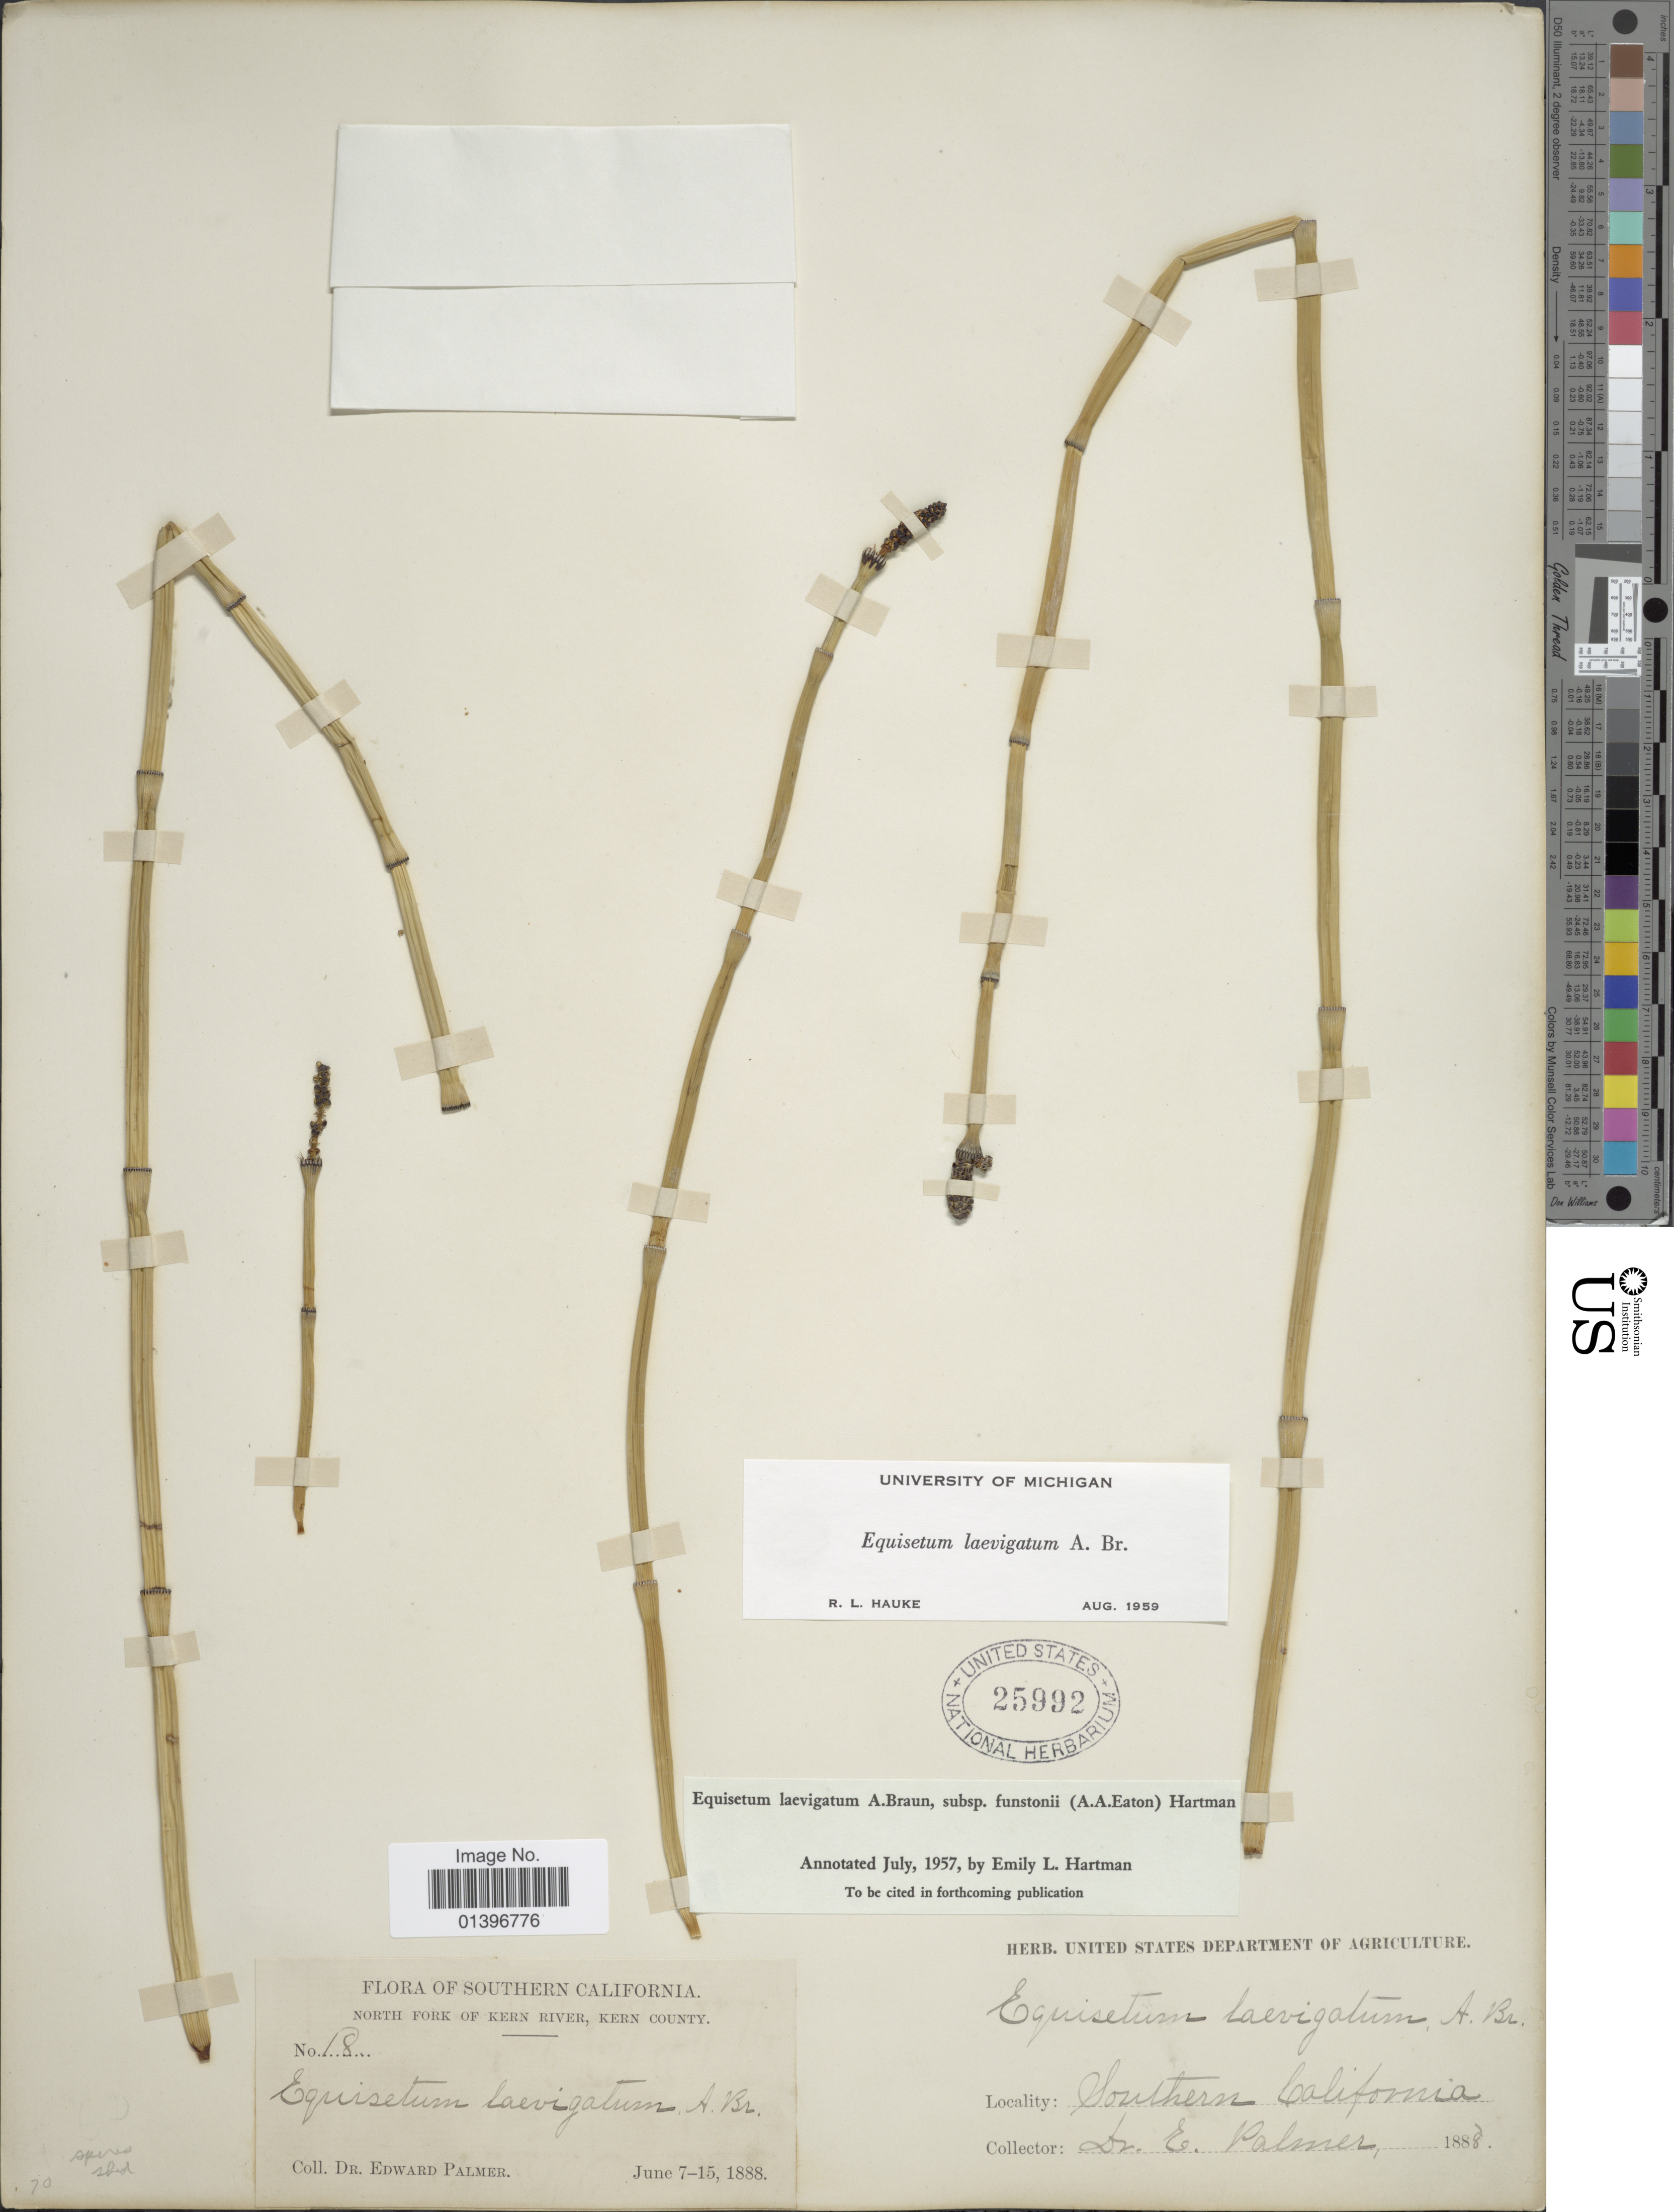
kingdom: Plantae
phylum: Tracheophyta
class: Polypodiopsida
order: Equisetales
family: Equisetaceae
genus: Equisetum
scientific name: Equisetum laevigatum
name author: A. Braun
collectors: E. Palmer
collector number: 18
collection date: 1888-06-07/1888-06-15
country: United States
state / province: California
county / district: Kern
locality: Southern California. North Fork of Kern River, Kern County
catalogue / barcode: US 25992